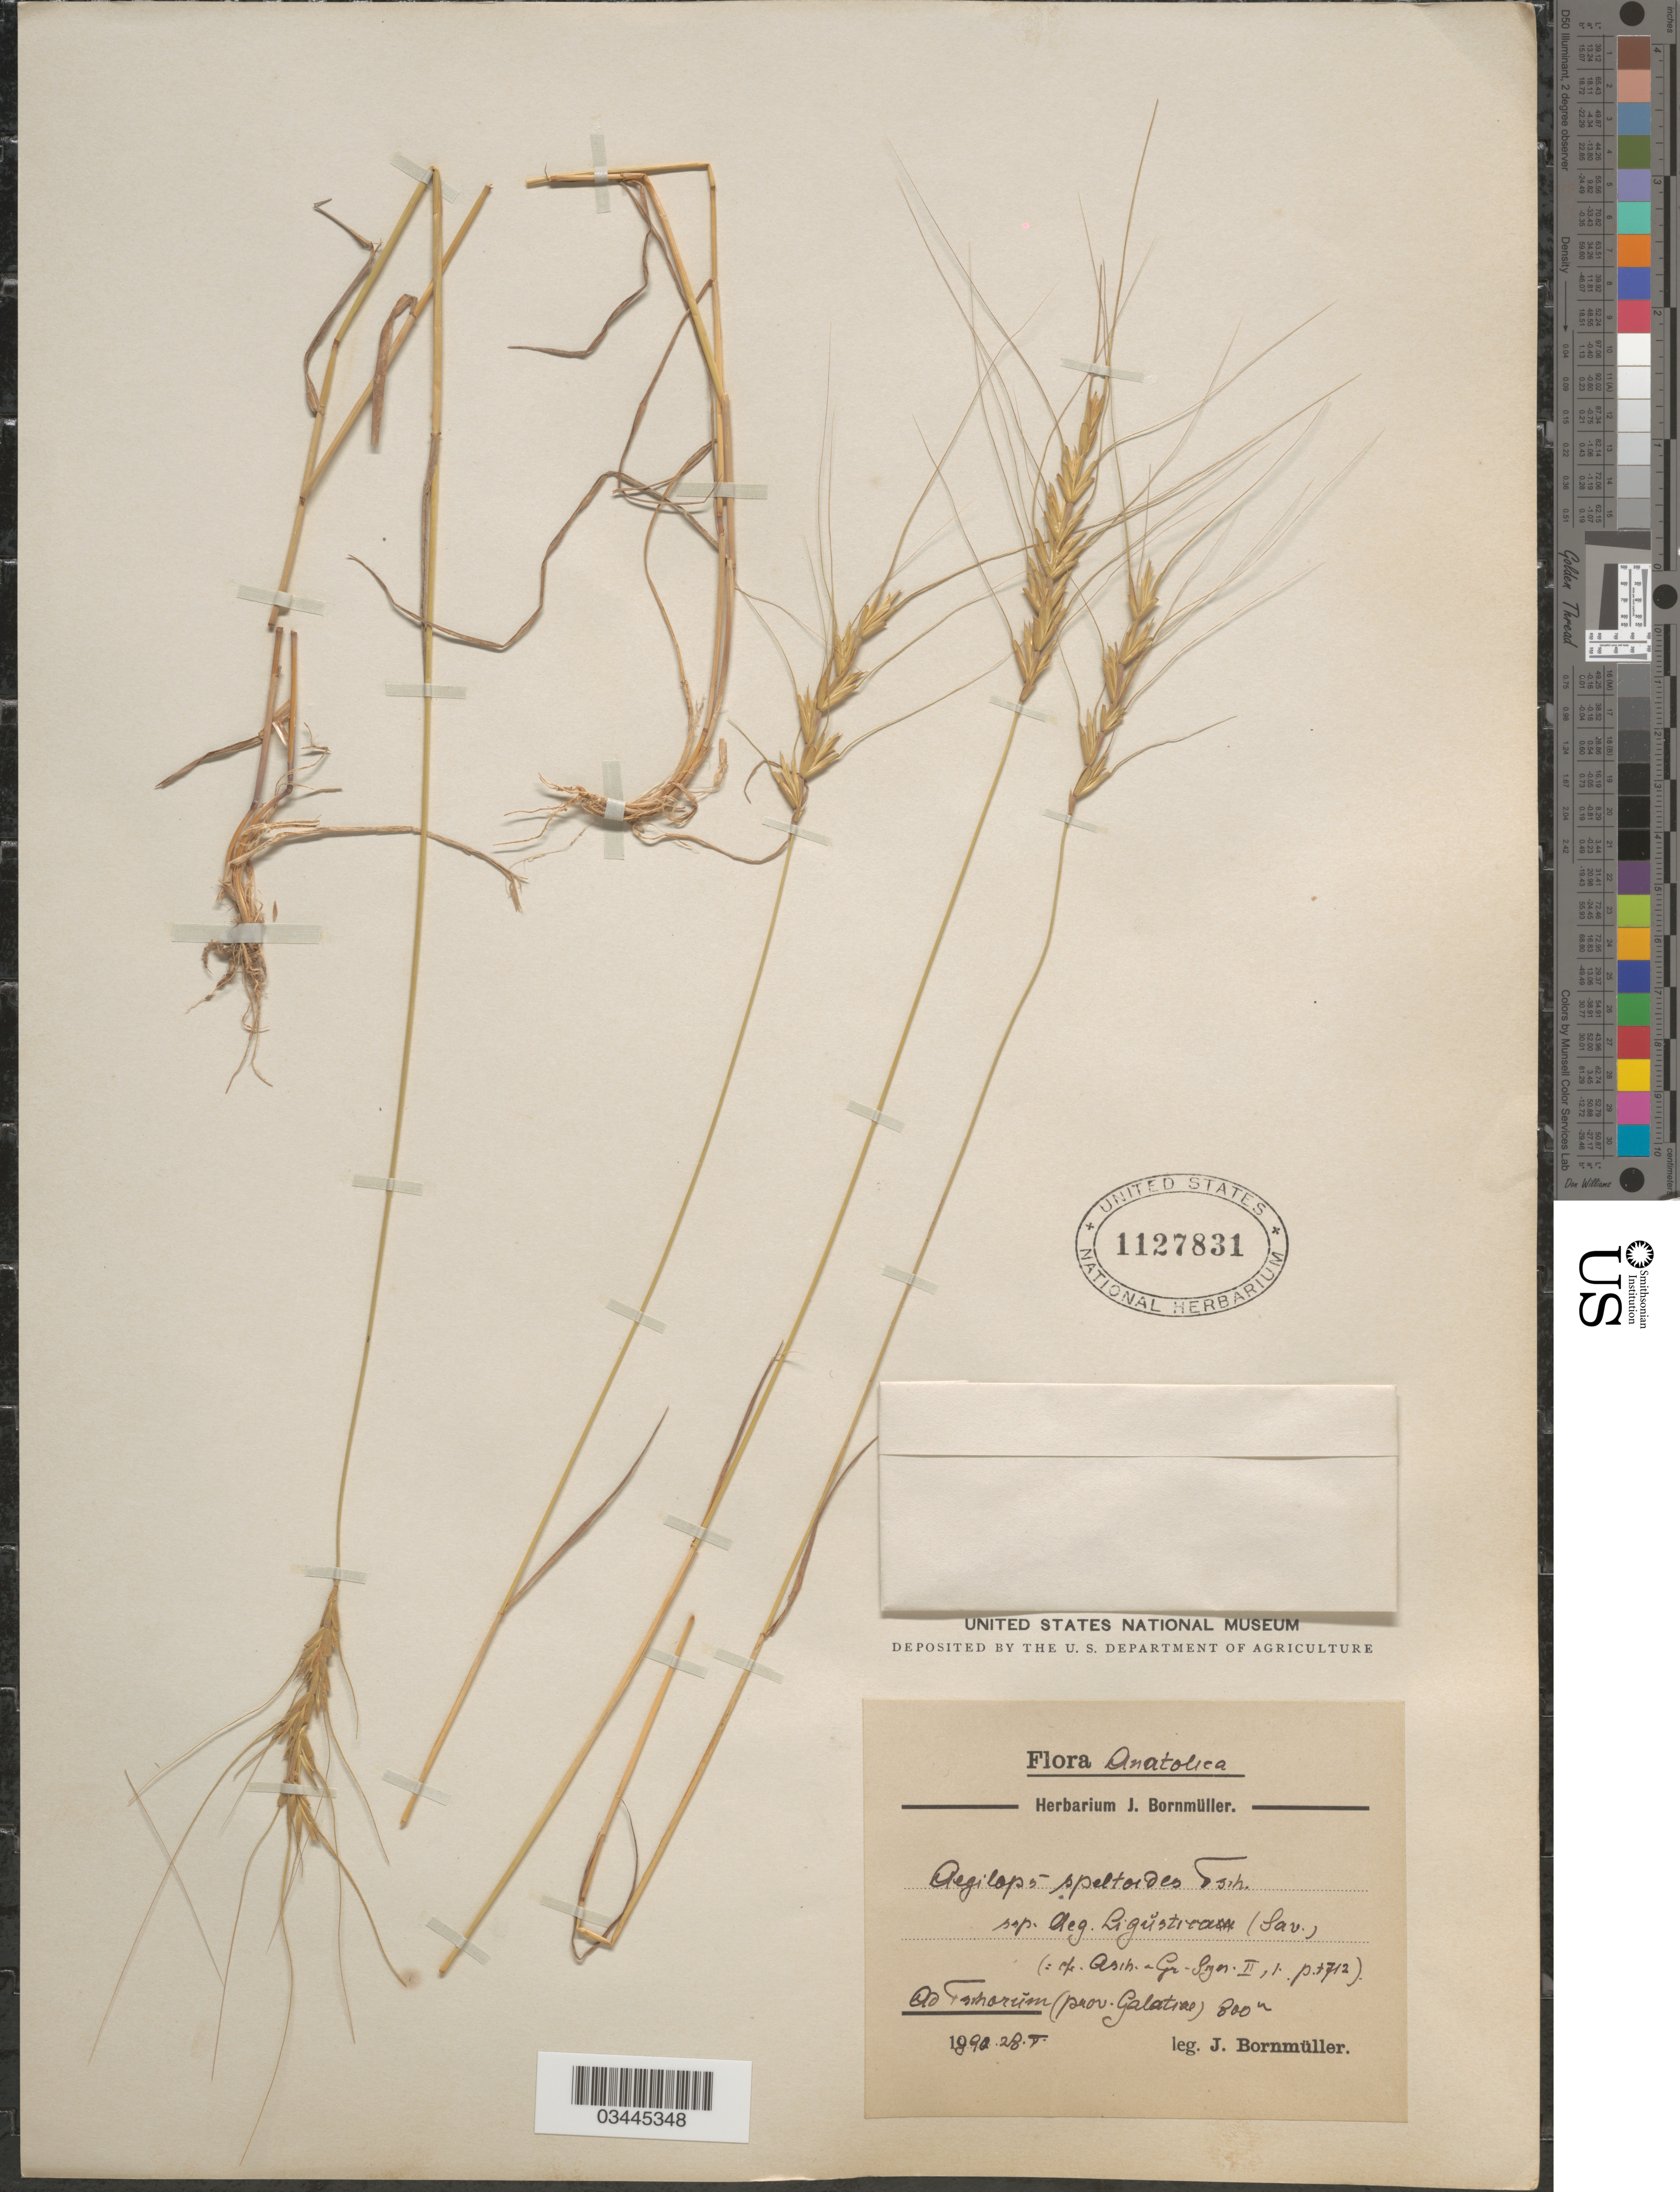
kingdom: Plantae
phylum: Tracheophyta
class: Liliopsida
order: Poales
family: Poaceae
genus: Aegilops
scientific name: Aegilops speltoides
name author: Tausch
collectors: J. Bornmüller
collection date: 1890-05-28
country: Turkey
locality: Anatolica. Ad Temorŭm (prov. Galatiae).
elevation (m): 800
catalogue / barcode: US 1127831